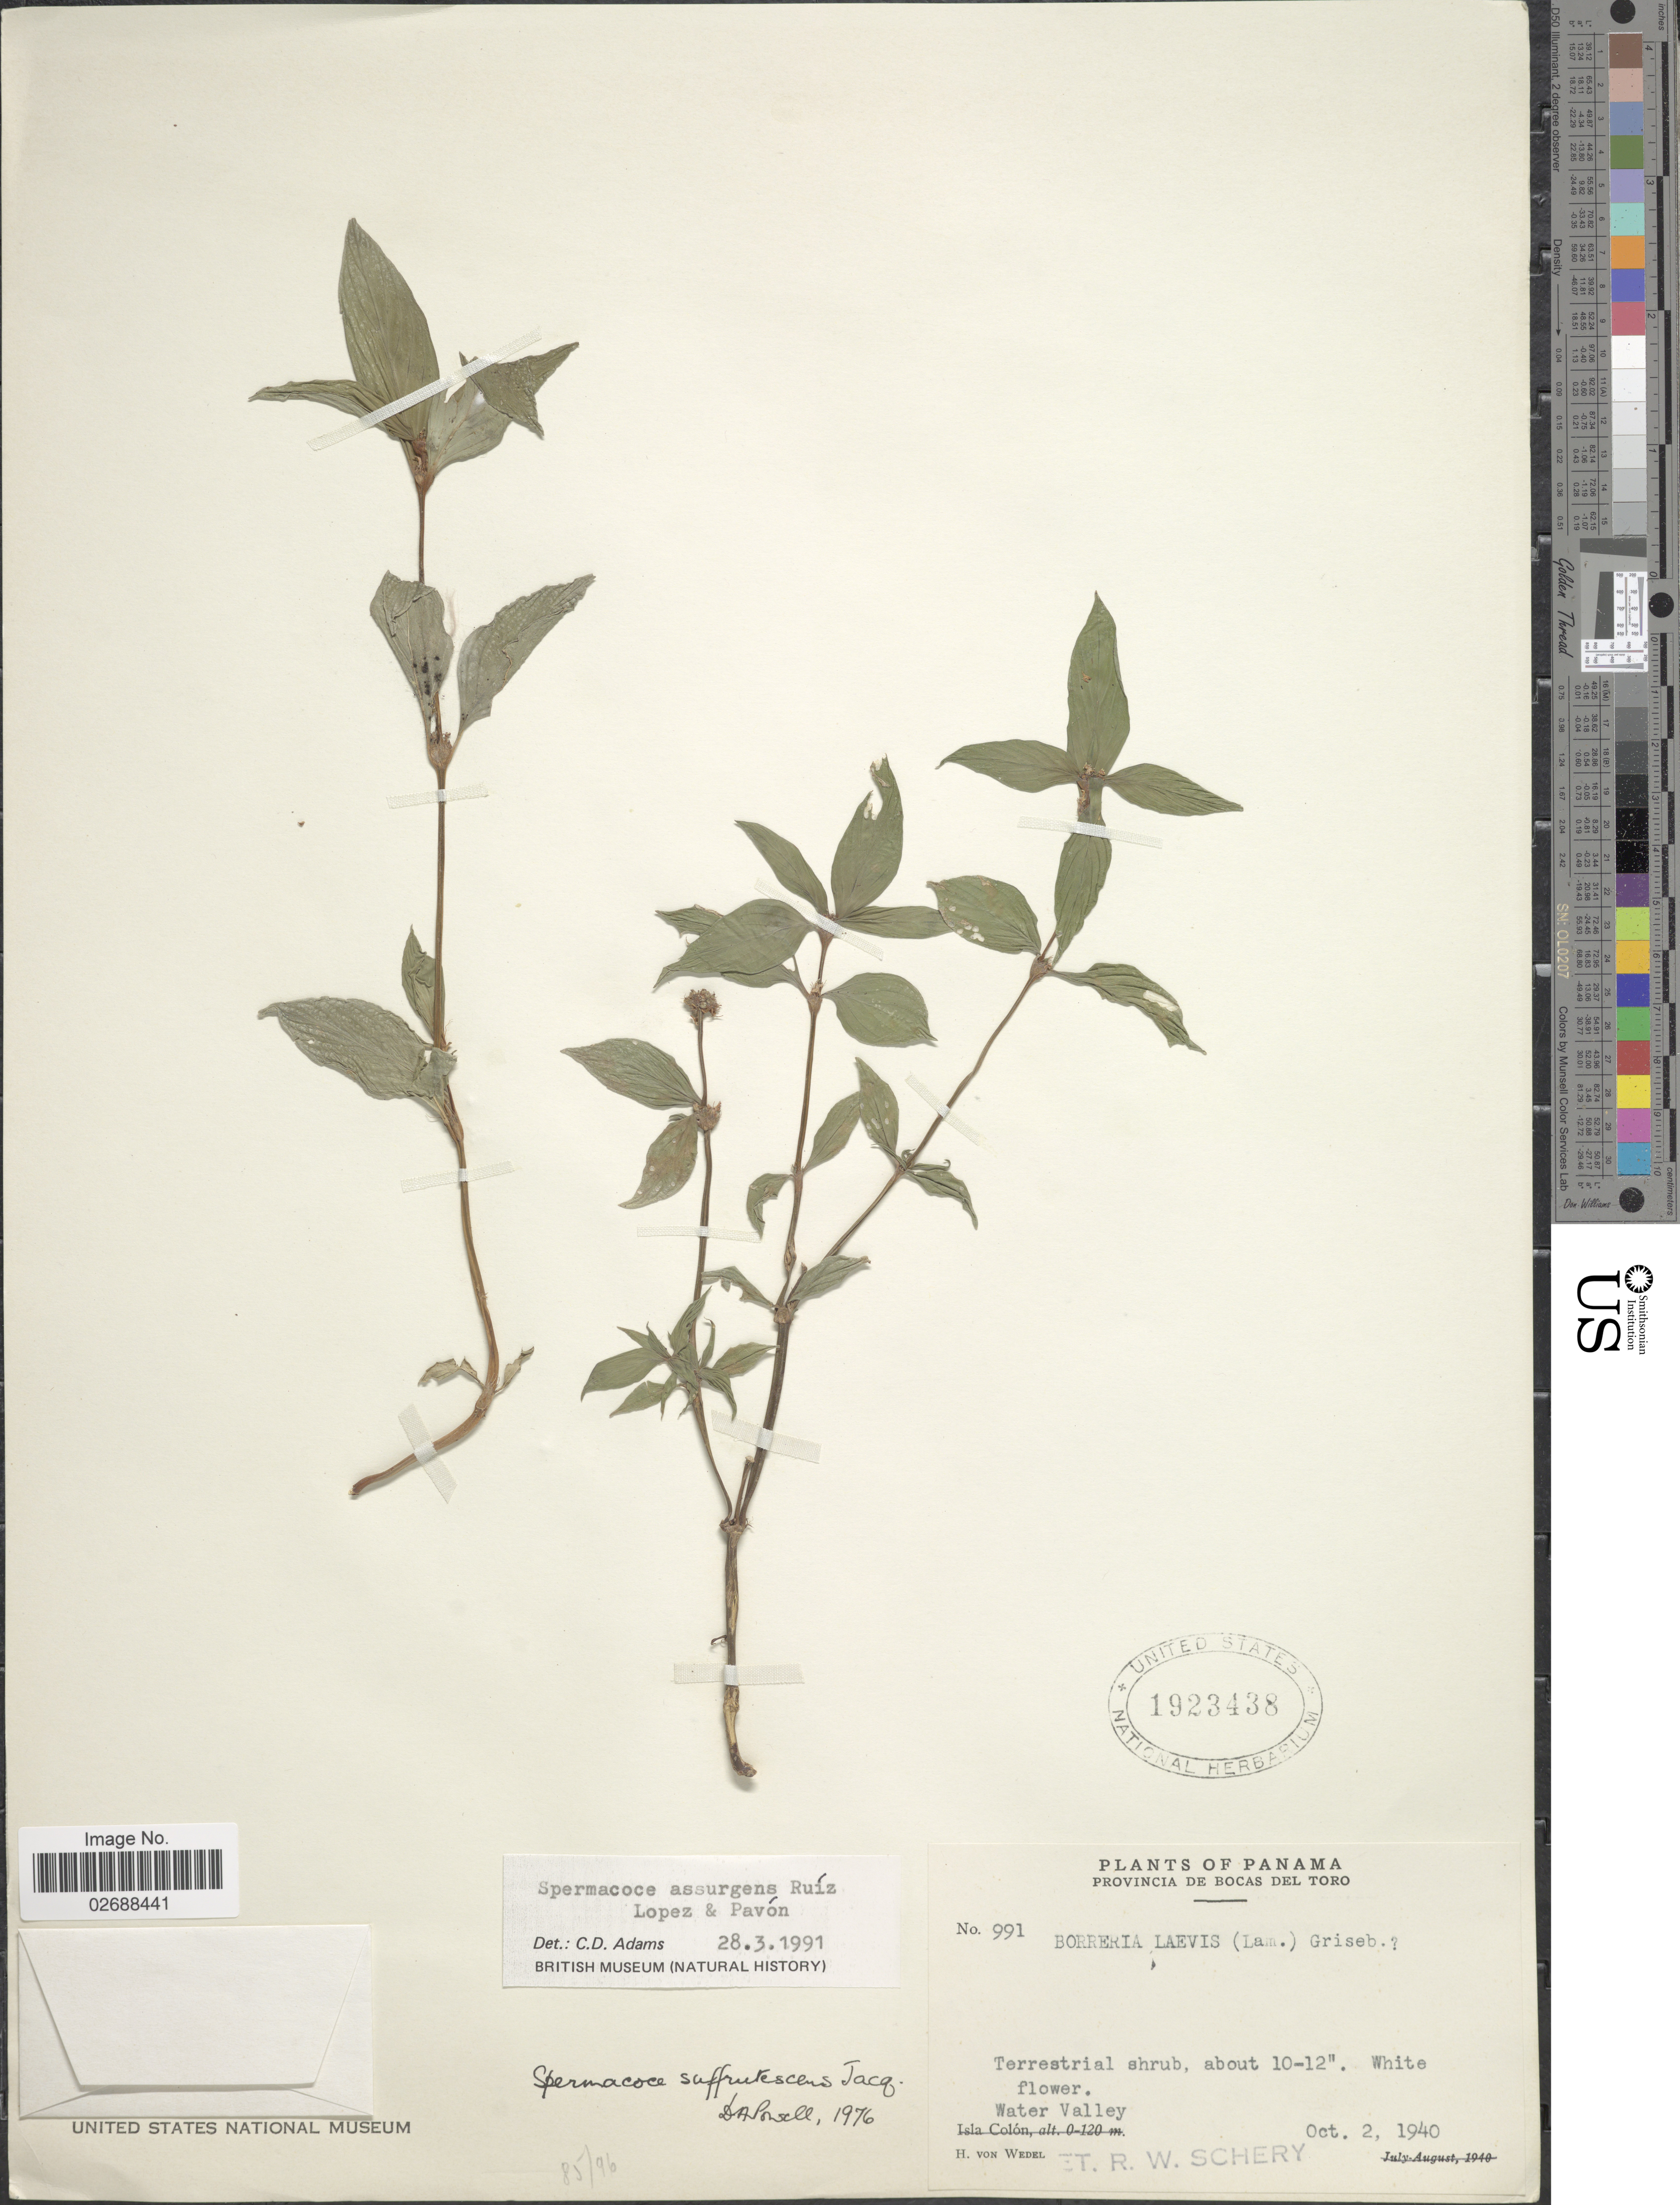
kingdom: Plantae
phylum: Tracheophyta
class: Magnoliopsida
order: Gentianales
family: Rubiaceae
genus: Spermacoce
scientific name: Spermacoce assurgens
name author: Ruiz & Pav.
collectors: H. von Wedel & R. W. Schery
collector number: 991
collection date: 1940-10-02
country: Panama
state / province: Bocas del Toro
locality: Water Valley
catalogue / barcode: US 1923438